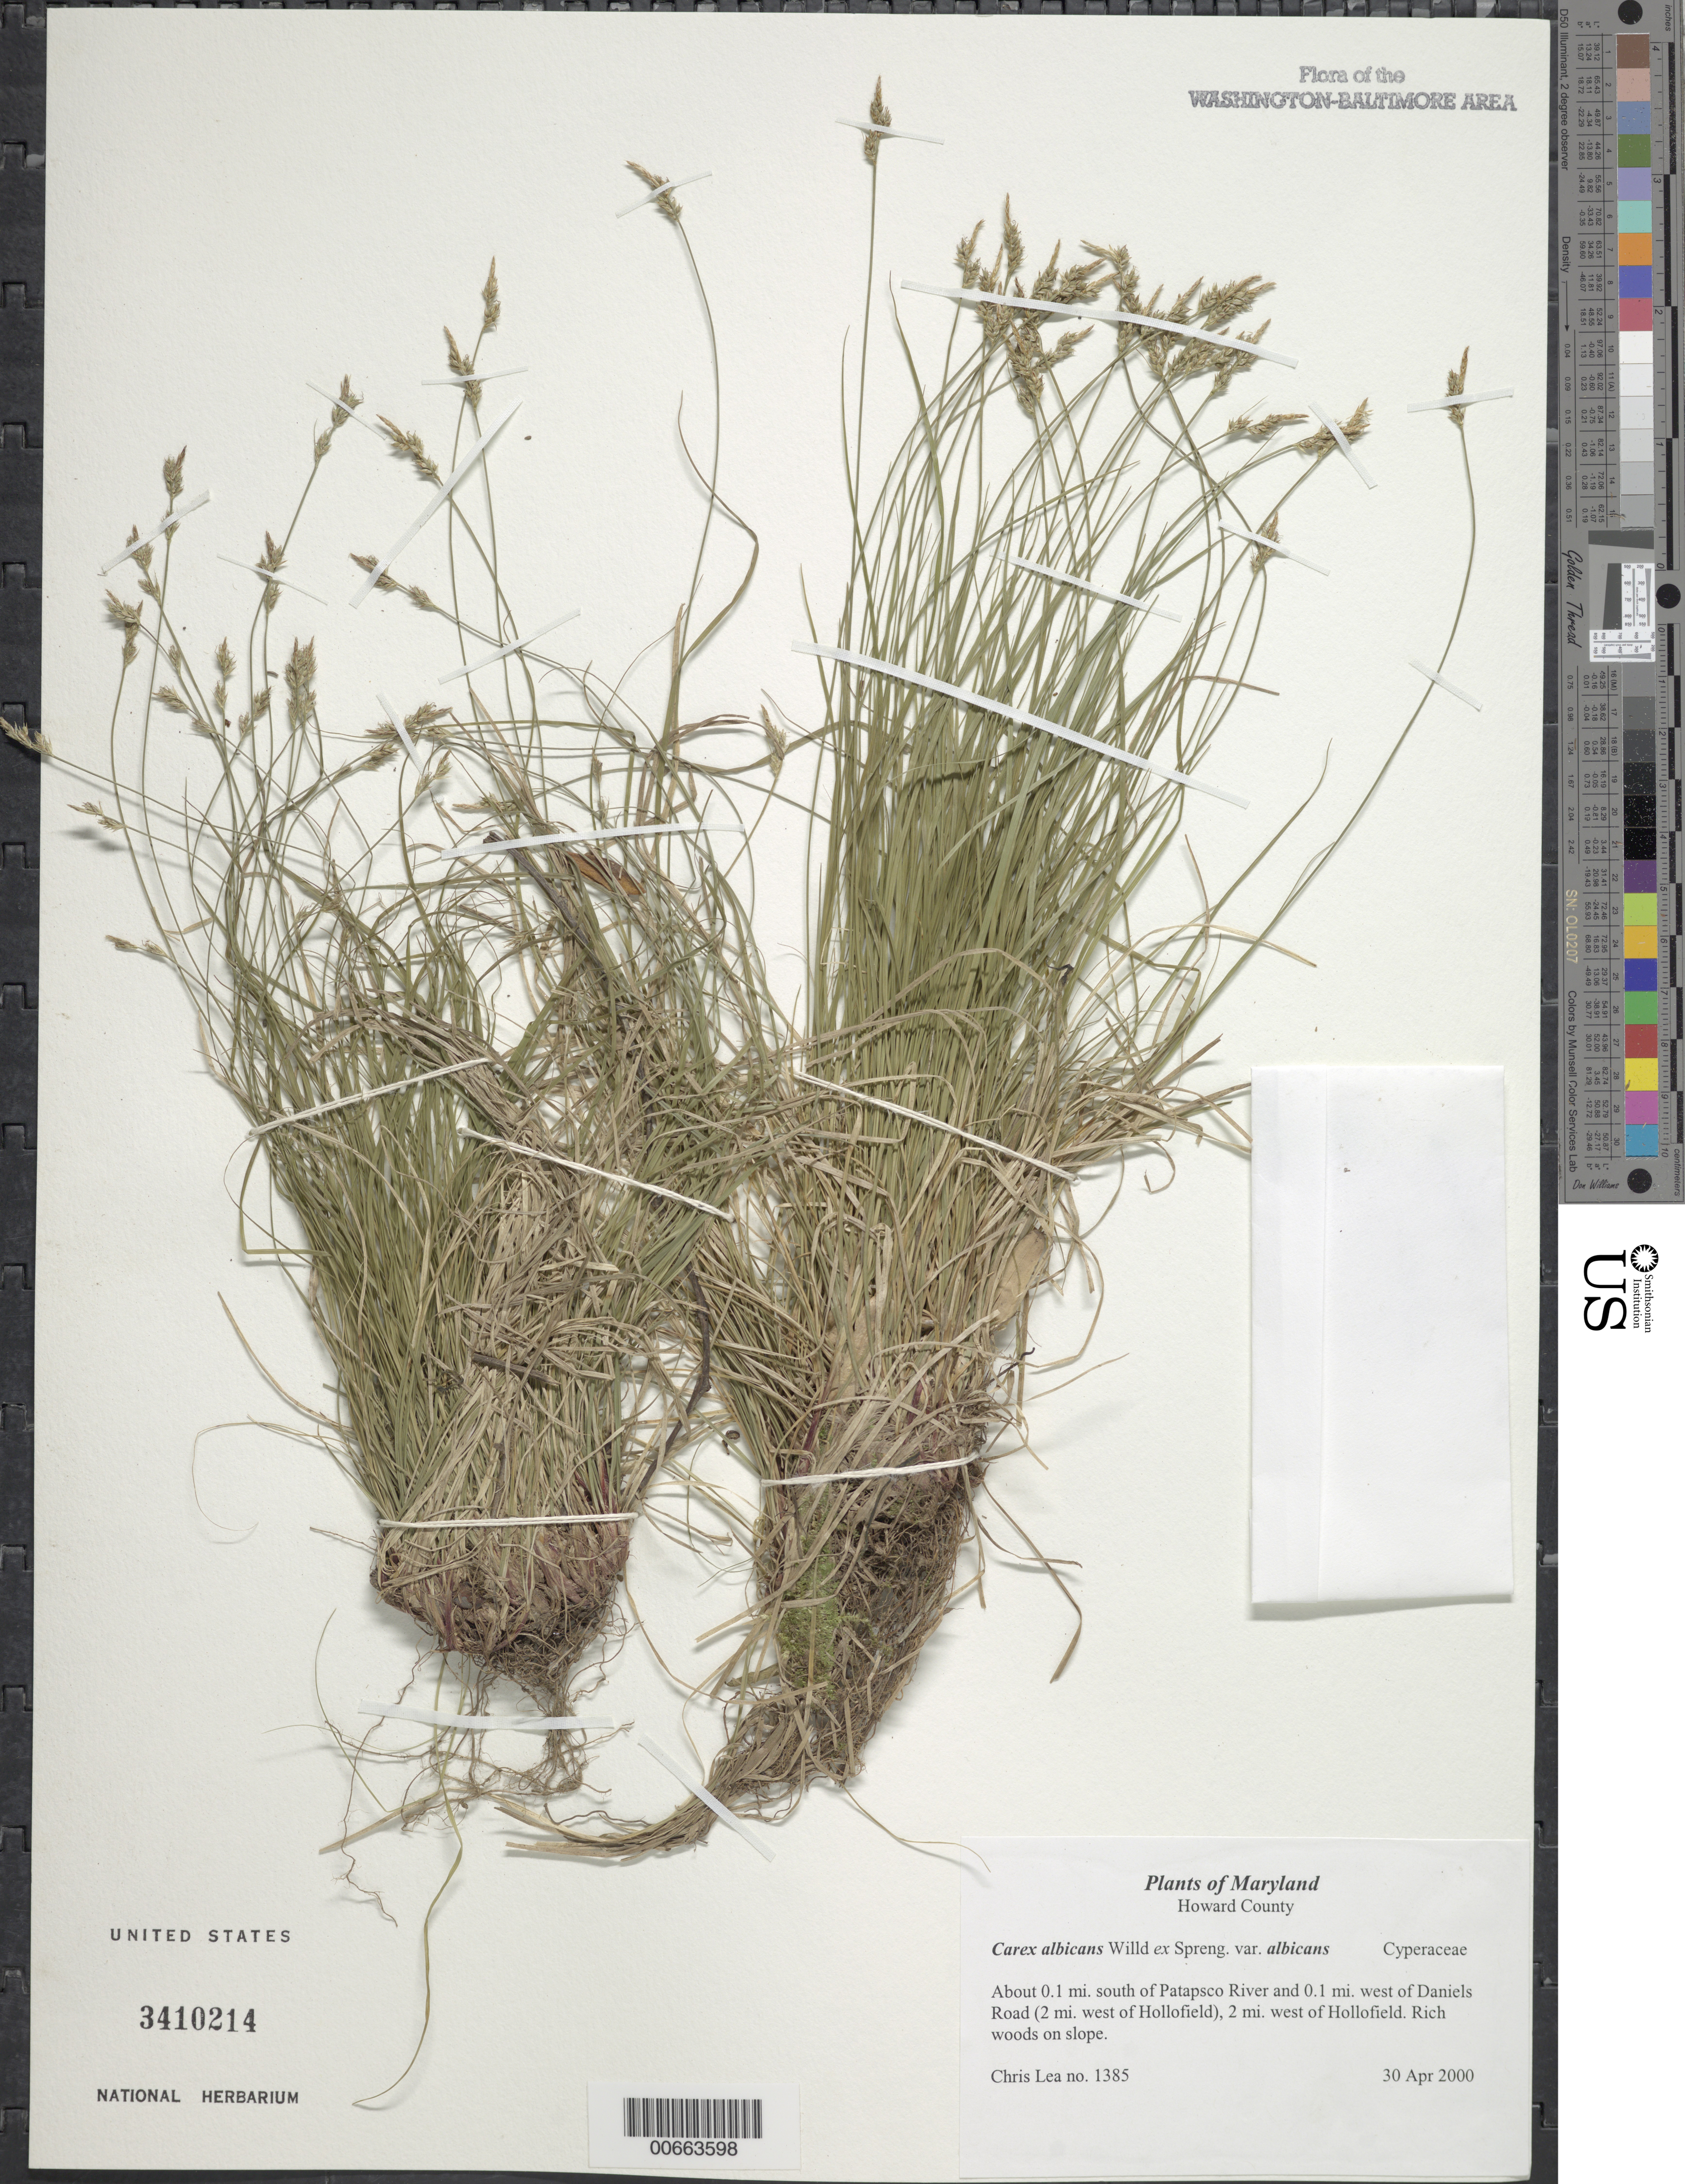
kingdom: Plantae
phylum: Tracheophyta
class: Liliopsida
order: Poales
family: Cyperaceae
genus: Carex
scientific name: Carex albicans var. albicans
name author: Willd. ex Spreng.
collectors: C. Lea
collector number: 1385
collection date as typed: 30 Apr 2000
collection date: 2000-04-30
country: United States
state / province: Maryland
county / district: Howard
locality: About 0.1 mi. south of Patapsco River and 0.1 mi. west of Daniels Road (2 mi. west of Hollofield), 2 mi. west of Hollofield.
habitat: Rich woods on slope.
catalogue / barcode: US 3410214